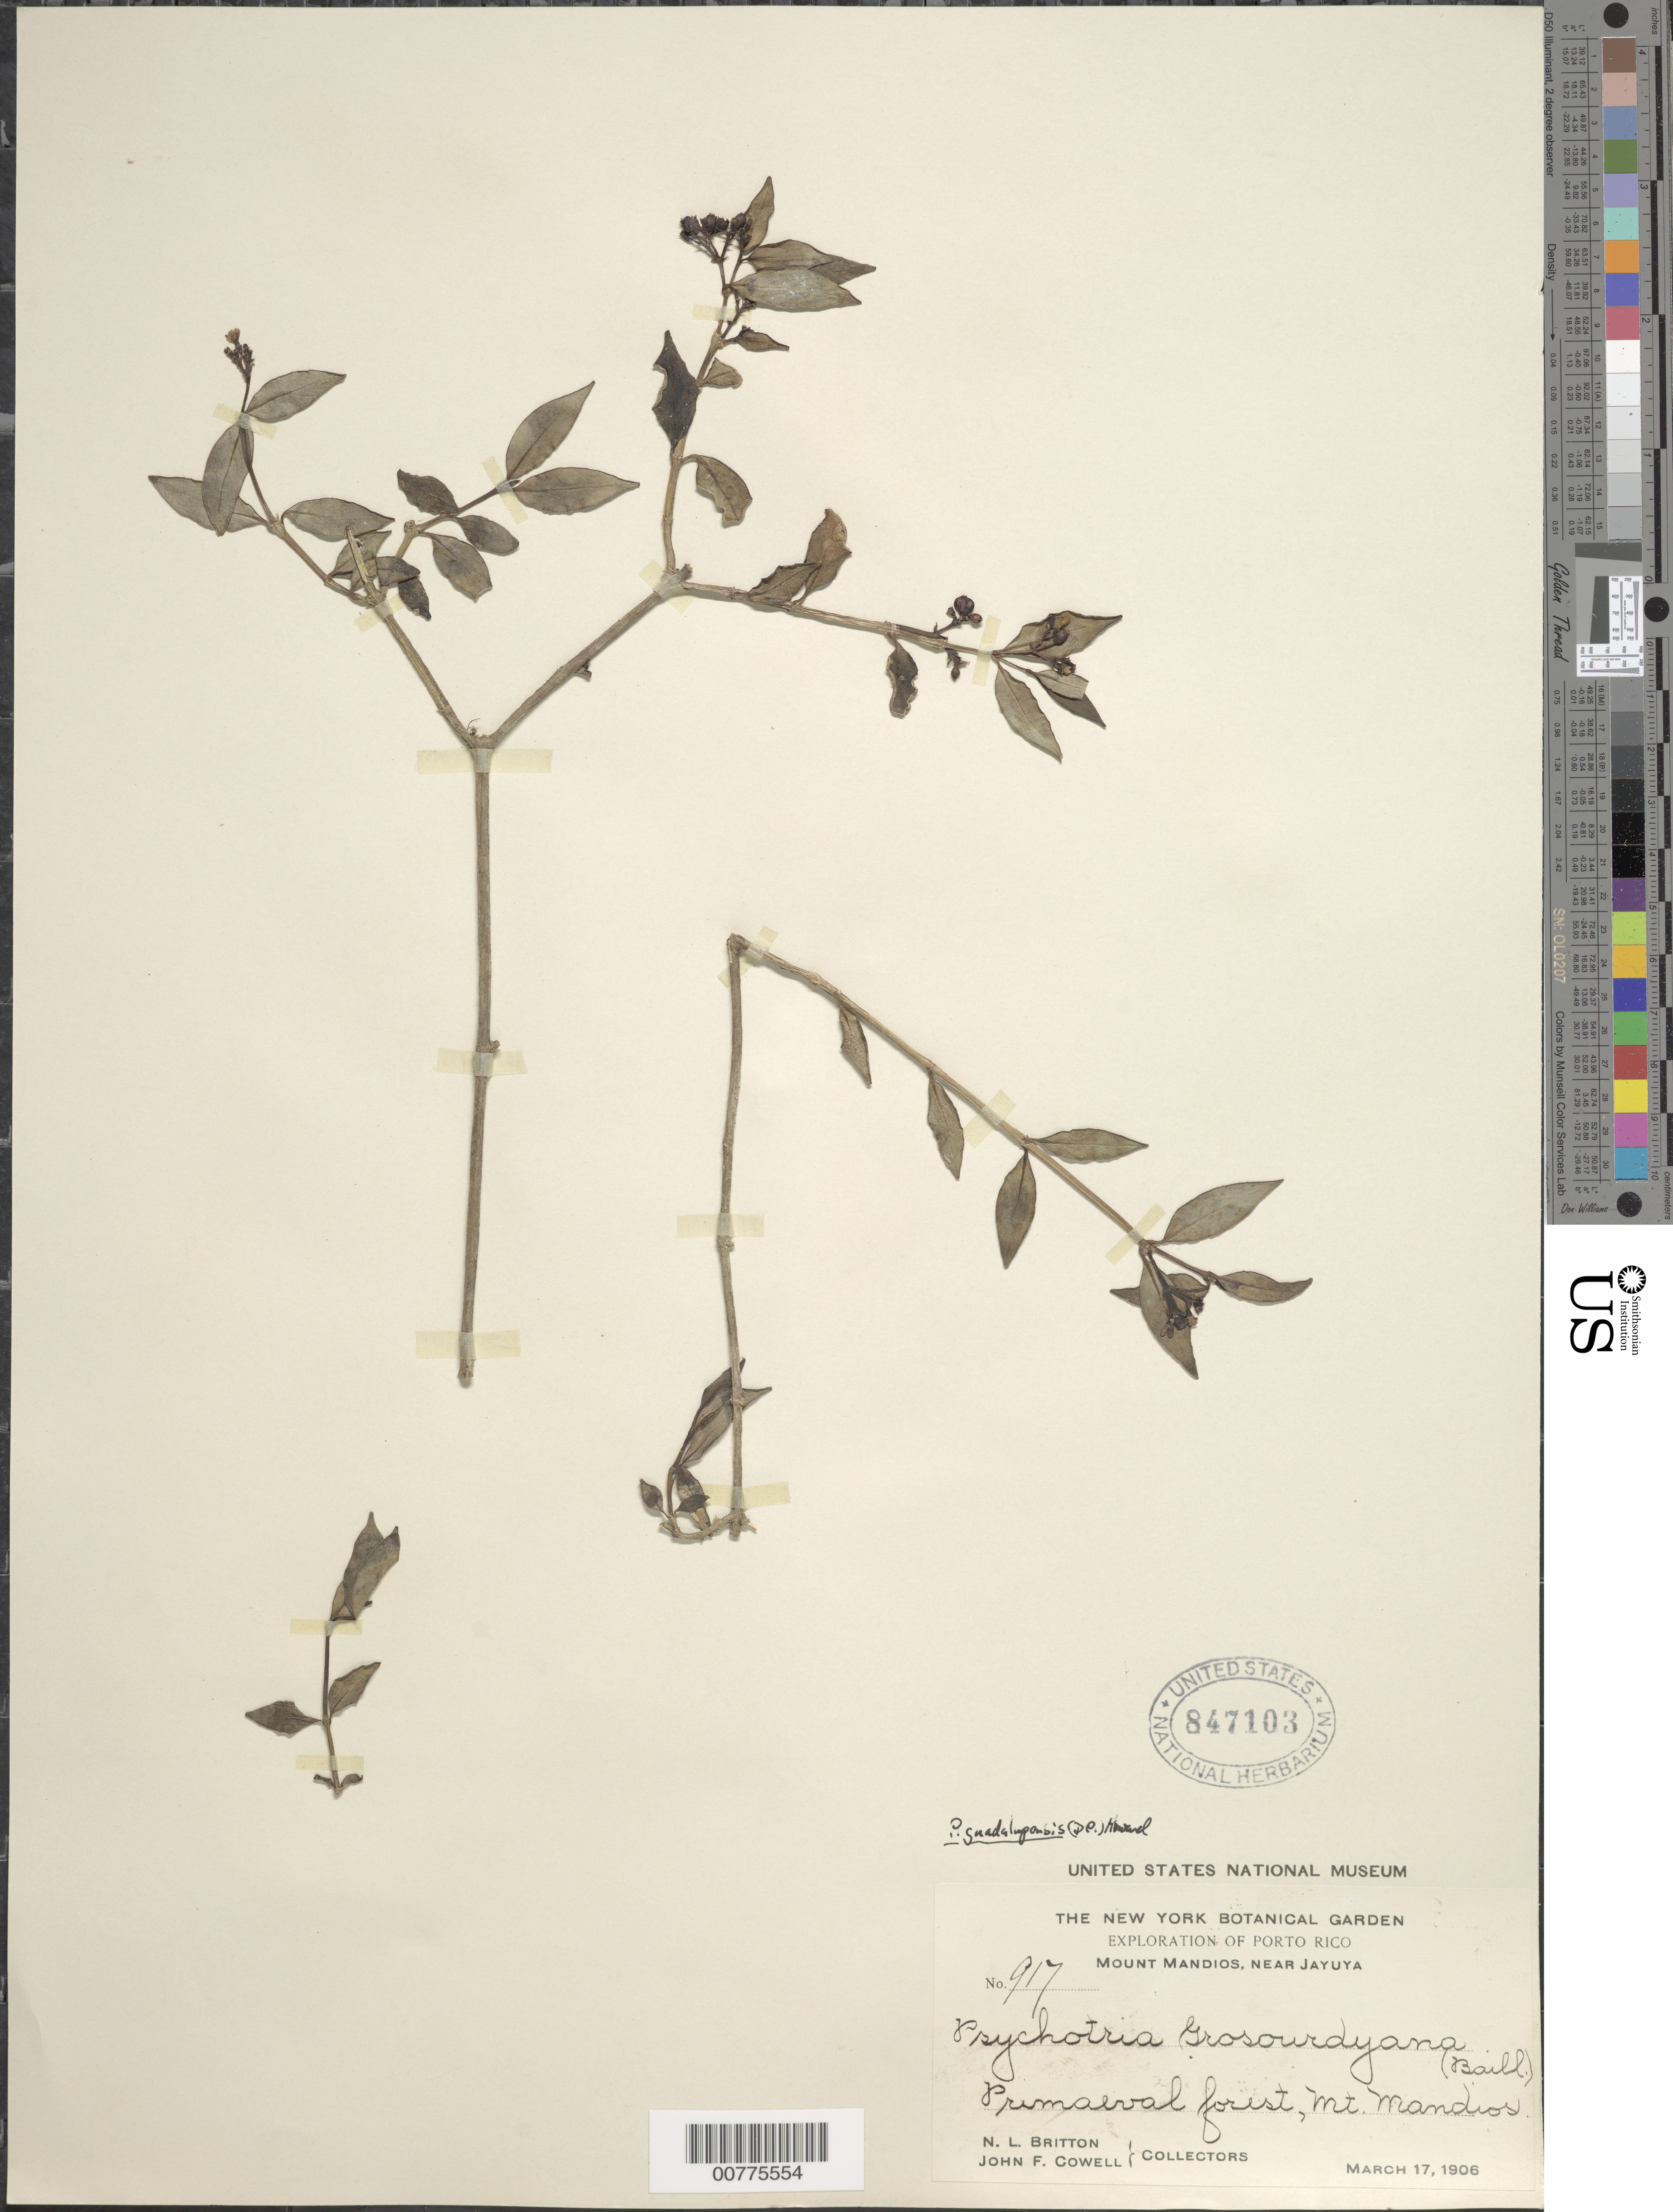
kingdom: Plantae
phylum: Tracheophyta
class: Magnoliopsida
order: Gentianales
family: Rubiaceae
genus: Notopleura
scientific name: Notopleura guadalupensis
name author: (DC.) C.M. Taylor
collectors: N. Britton & J. F. Cowell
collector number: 917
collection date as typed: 17 Mar 1906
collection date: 1906-03-17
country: Puerto Rico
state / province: Jayuya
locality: Mount Mandios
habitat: Primaeval forest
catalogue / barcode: US 847103